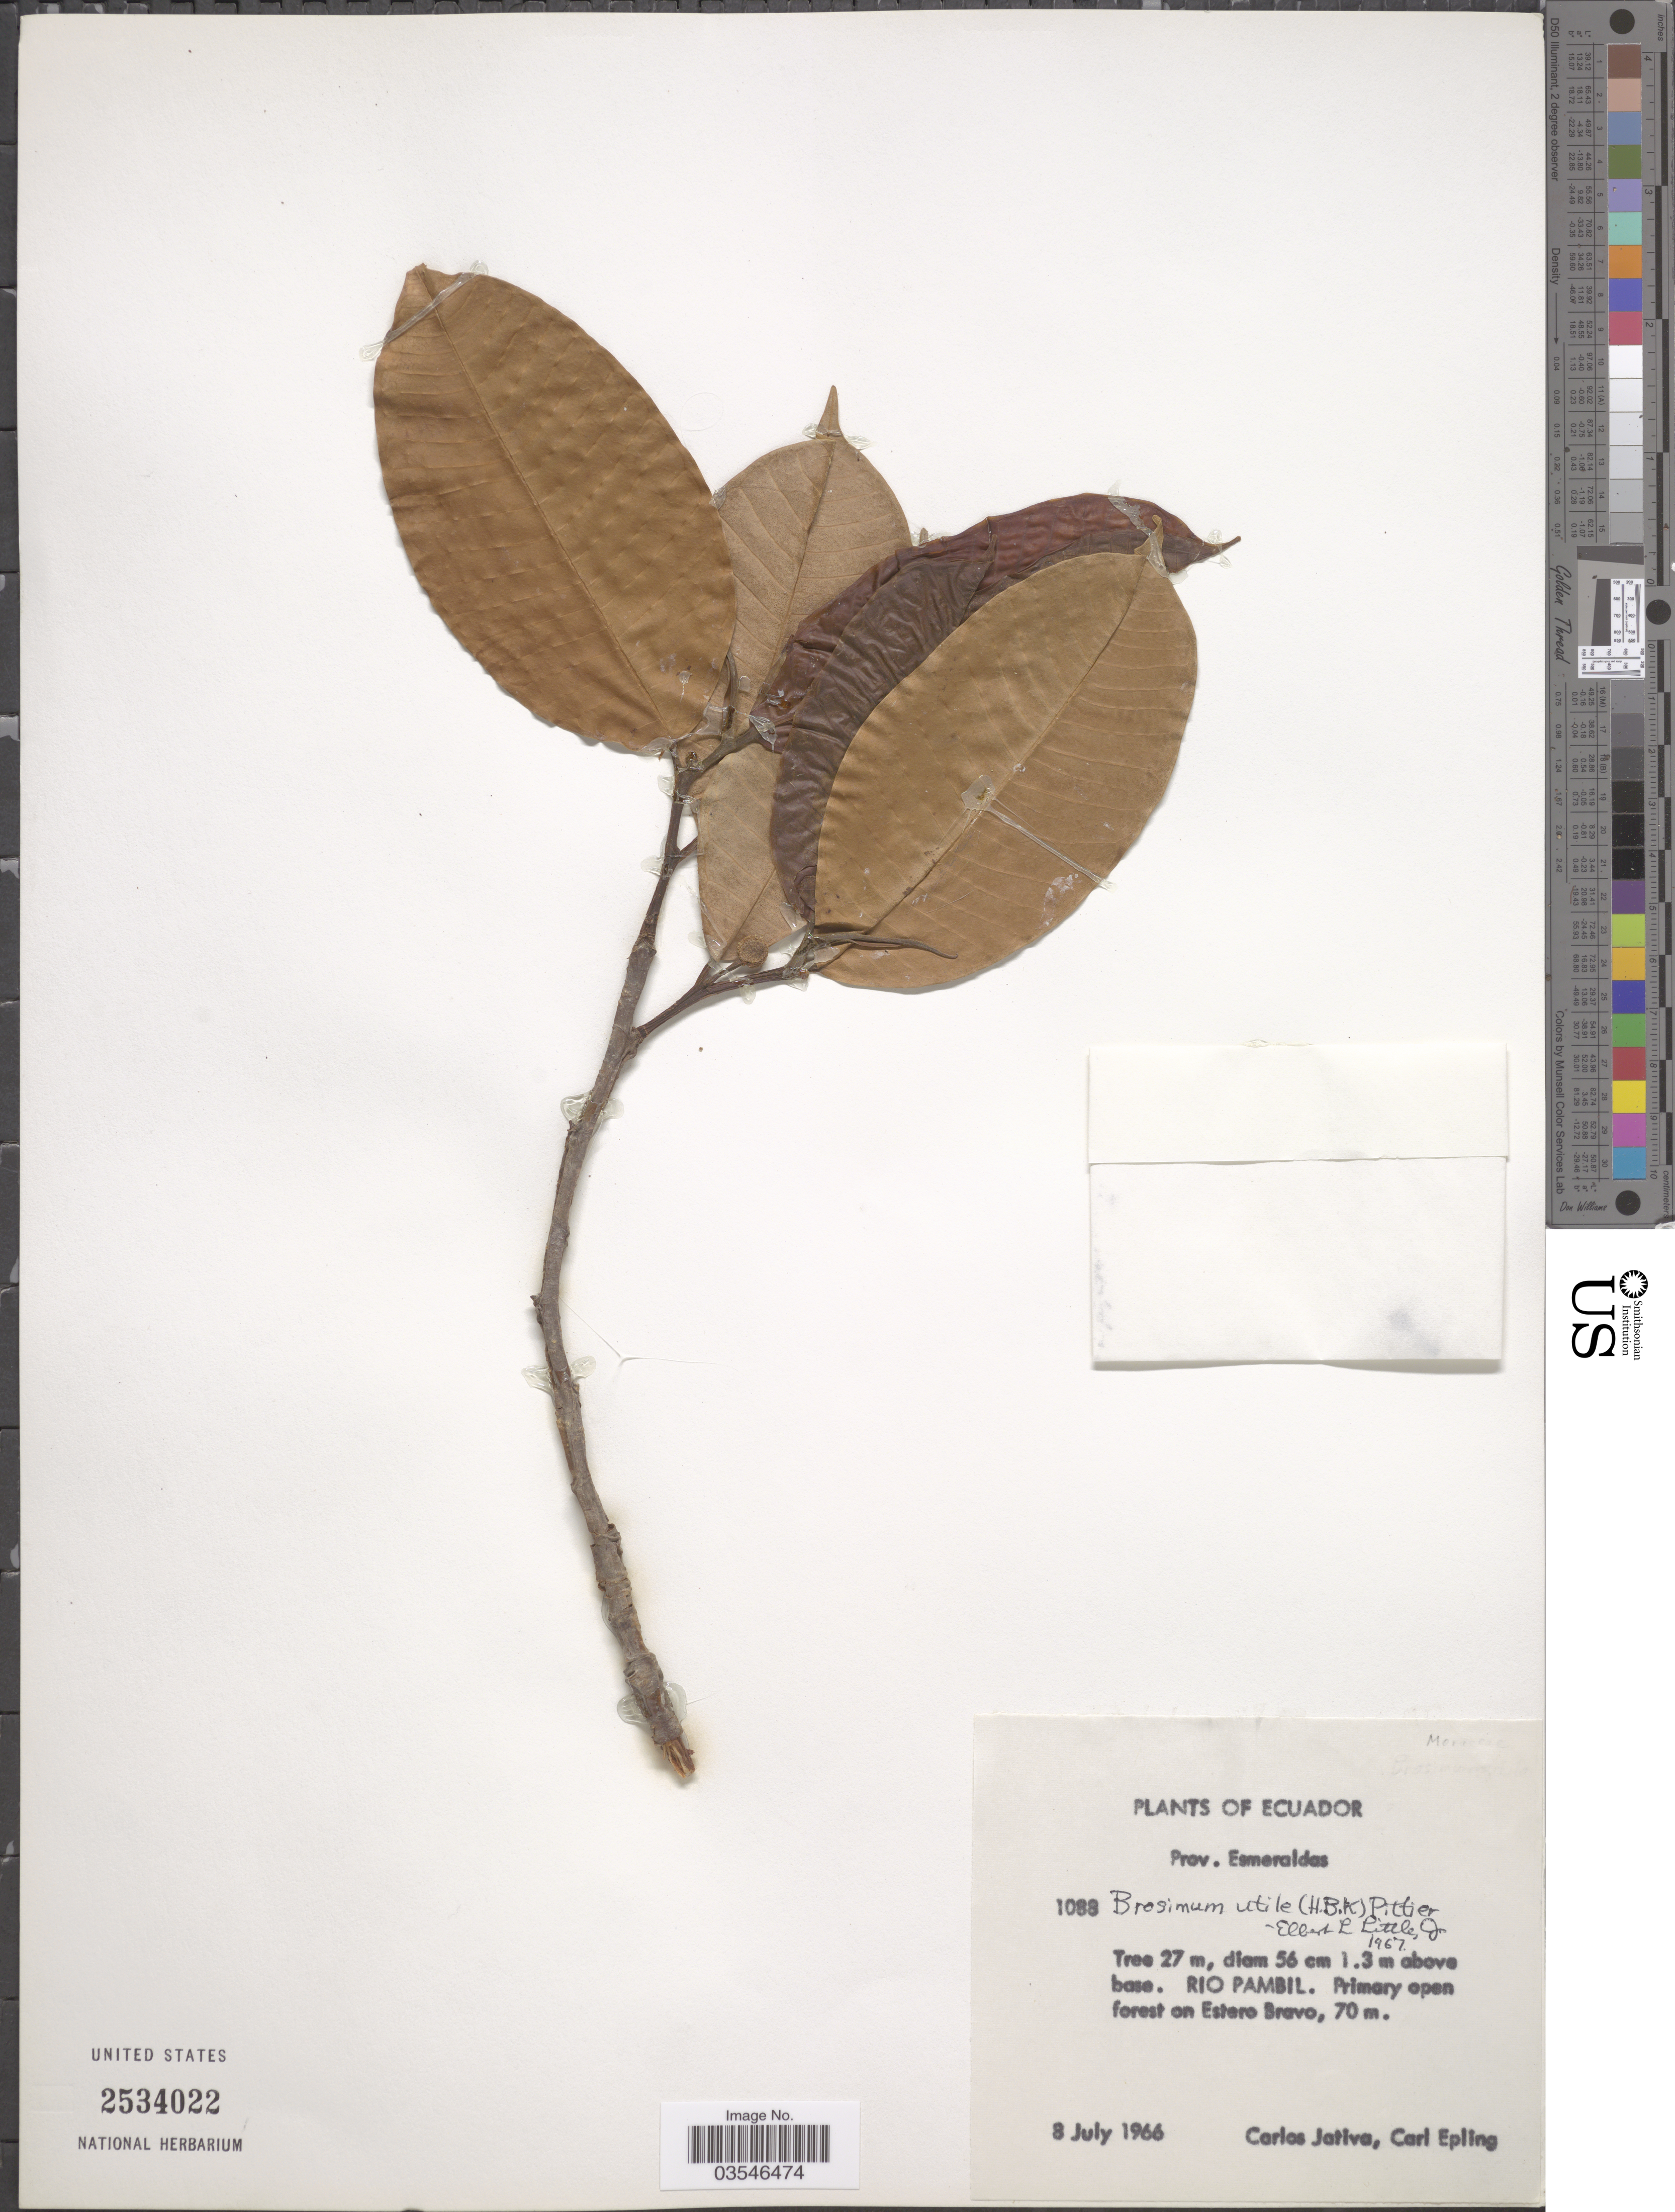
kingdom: Plantae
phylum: Tracheophyta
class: Magnoliopsida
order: Rosales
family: Moraceae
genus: Brosimum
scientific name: Brosimum utile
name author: (Kunth) Oken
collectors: C. D. Játiva & C. C. Epling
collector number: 1088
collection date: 1966-07-08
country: Ecuador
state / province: Esmeraldas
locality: Rio Pambil. Primary open forest on Estero Bravo.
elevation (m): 70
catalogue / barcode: US 2534022